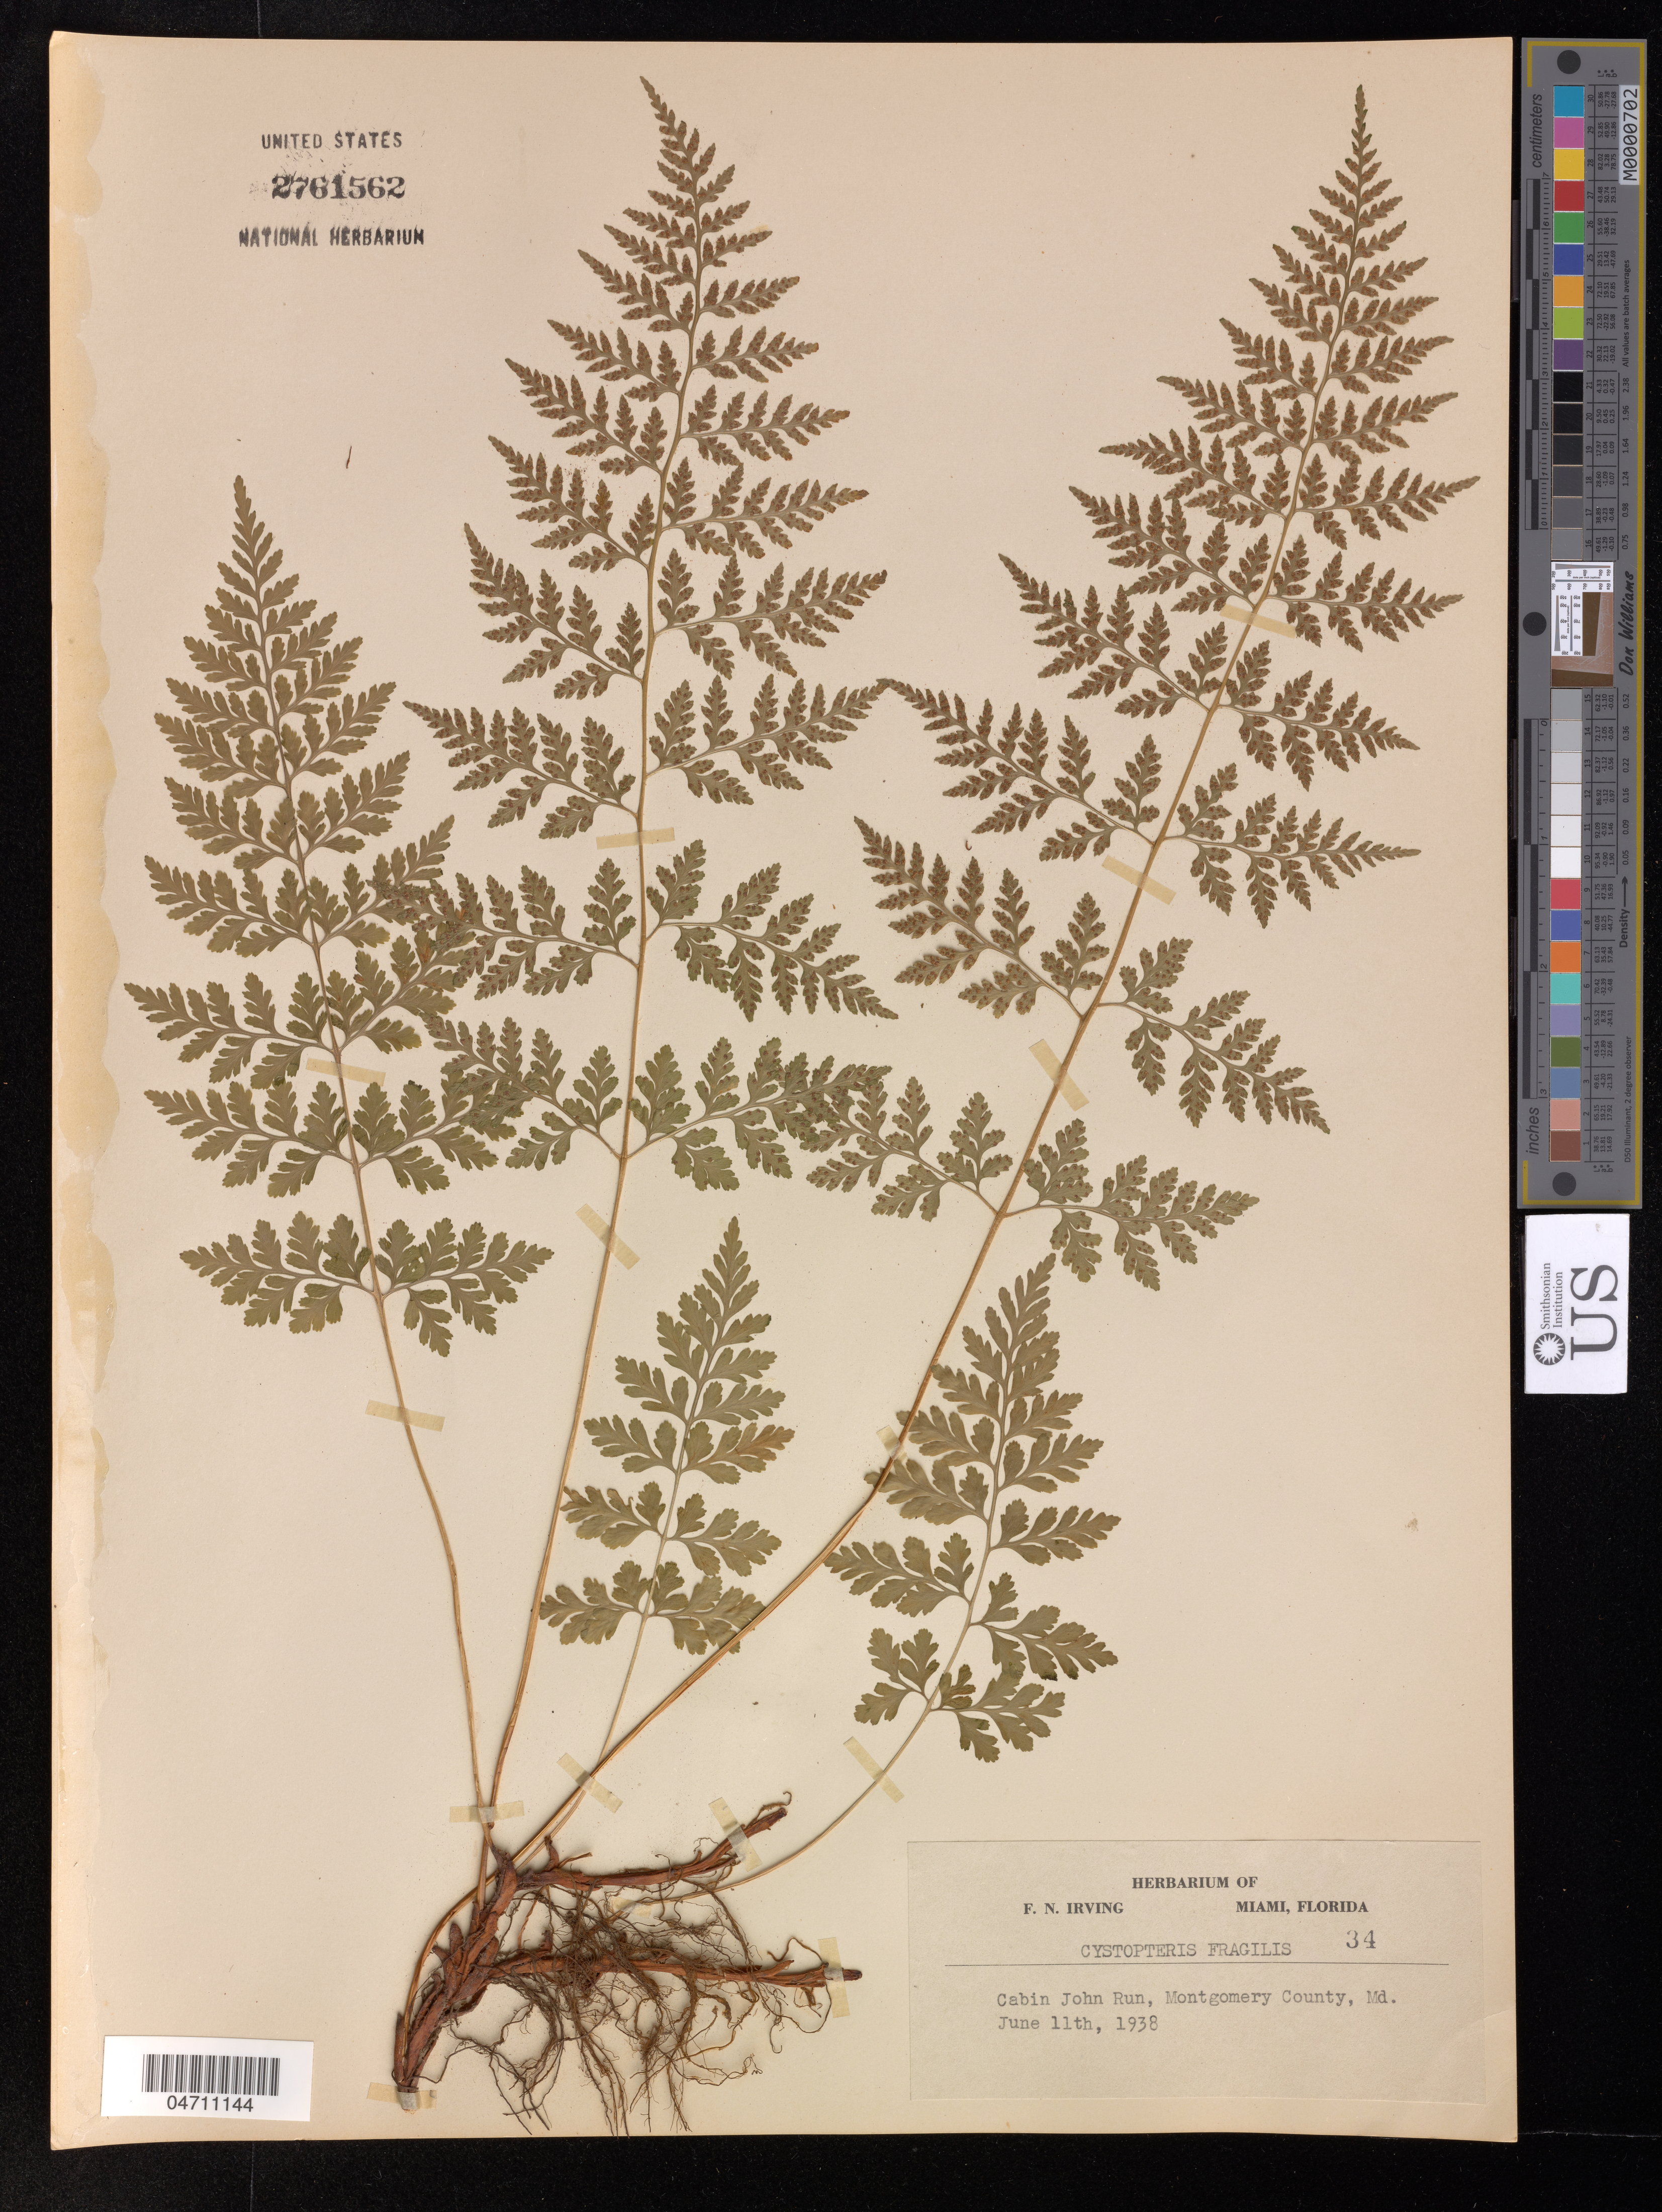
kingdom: Plantae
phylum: Tracheophyta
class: Polypodiopsida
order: Polypodiales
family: Cystopteridaceae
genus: Cystopteris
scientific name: Cystopteris fragilis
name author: (L.) Bernh.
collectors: ex herb. F.N. Irving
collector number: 34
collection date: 1938-06-11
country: United States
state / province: Maryland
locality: Cabin John Run, Montgomery County.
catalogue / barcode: US 2761562